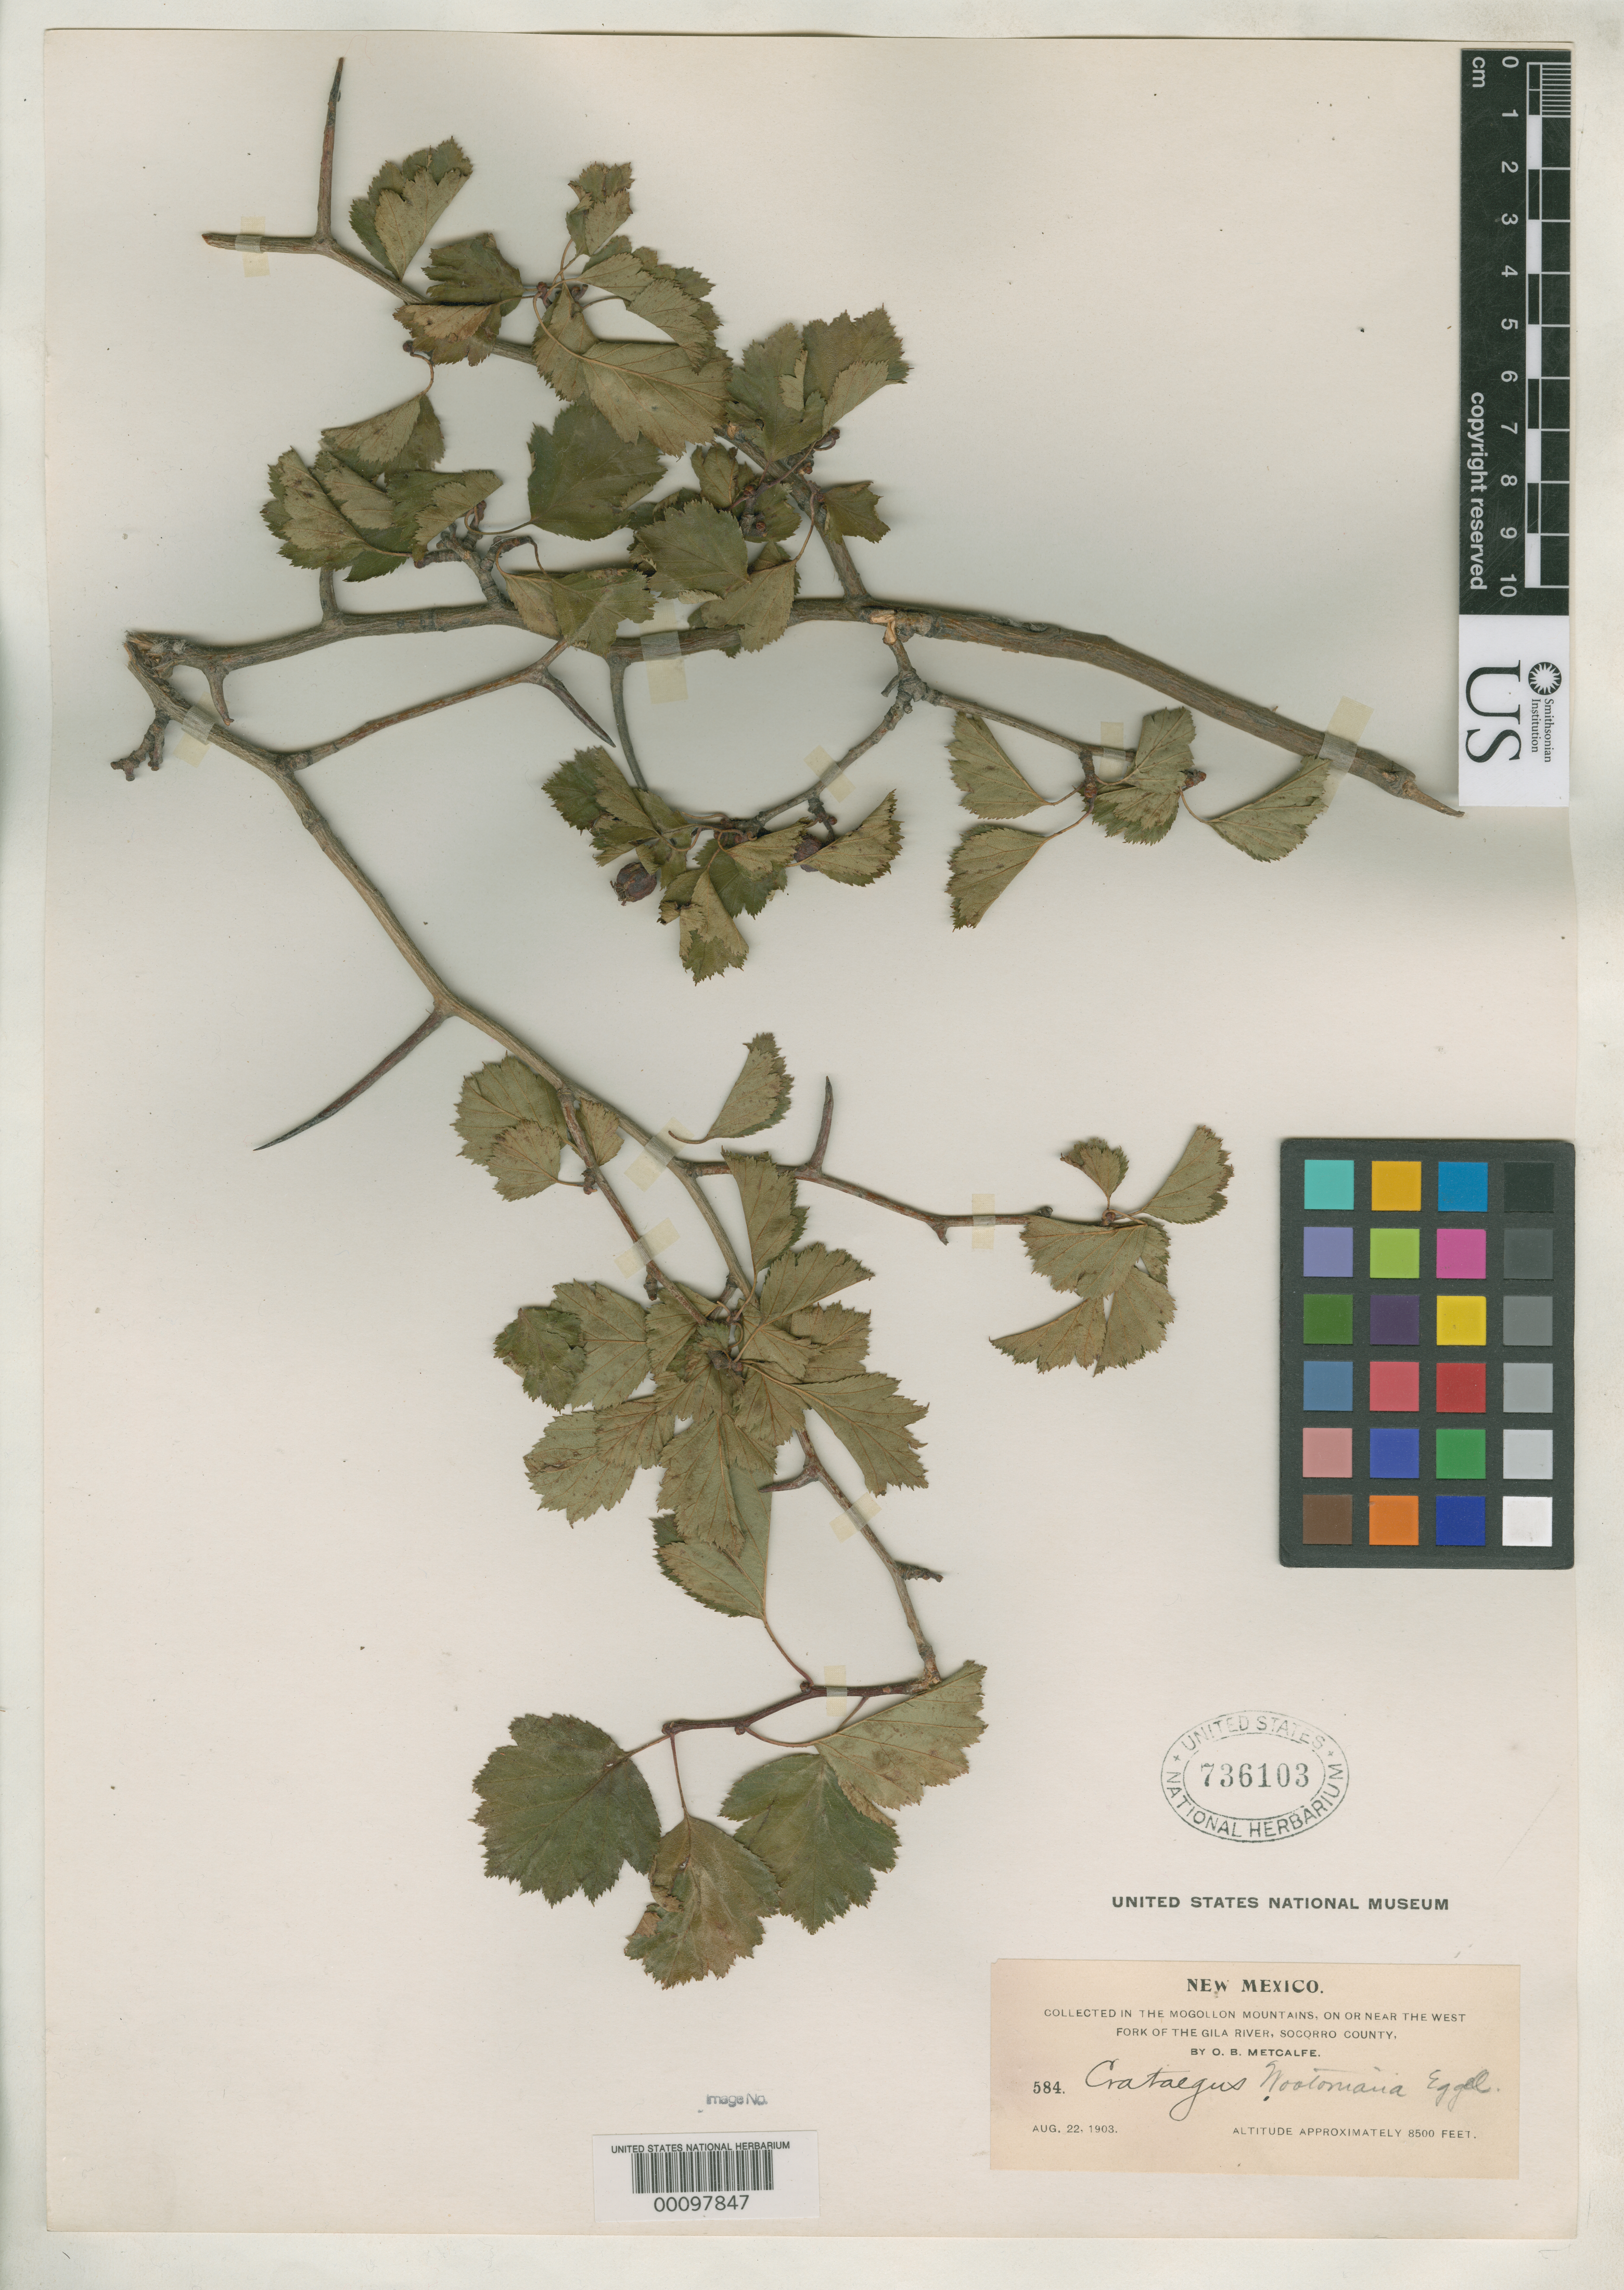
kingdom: Plantae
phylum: Tracheophyta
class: Magnoliopsida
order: Rosales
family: Rosaceae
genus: Crataegus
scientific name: Crataegus wootoniana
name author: Eggl.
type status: Possible Isotype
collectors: O. B. Metcalfe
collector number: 584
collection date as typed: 22 Aug 1903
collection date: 1903-08-22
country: United States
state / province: New Mexico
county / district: Socorro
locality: Mogollon Mts. near west fork of Gila River.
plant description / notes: Paratype (or syntype)? Protologue cites collection date of "type" as 23 Aug 1903 and alt. as 8000 ft.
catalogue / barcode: US 736103